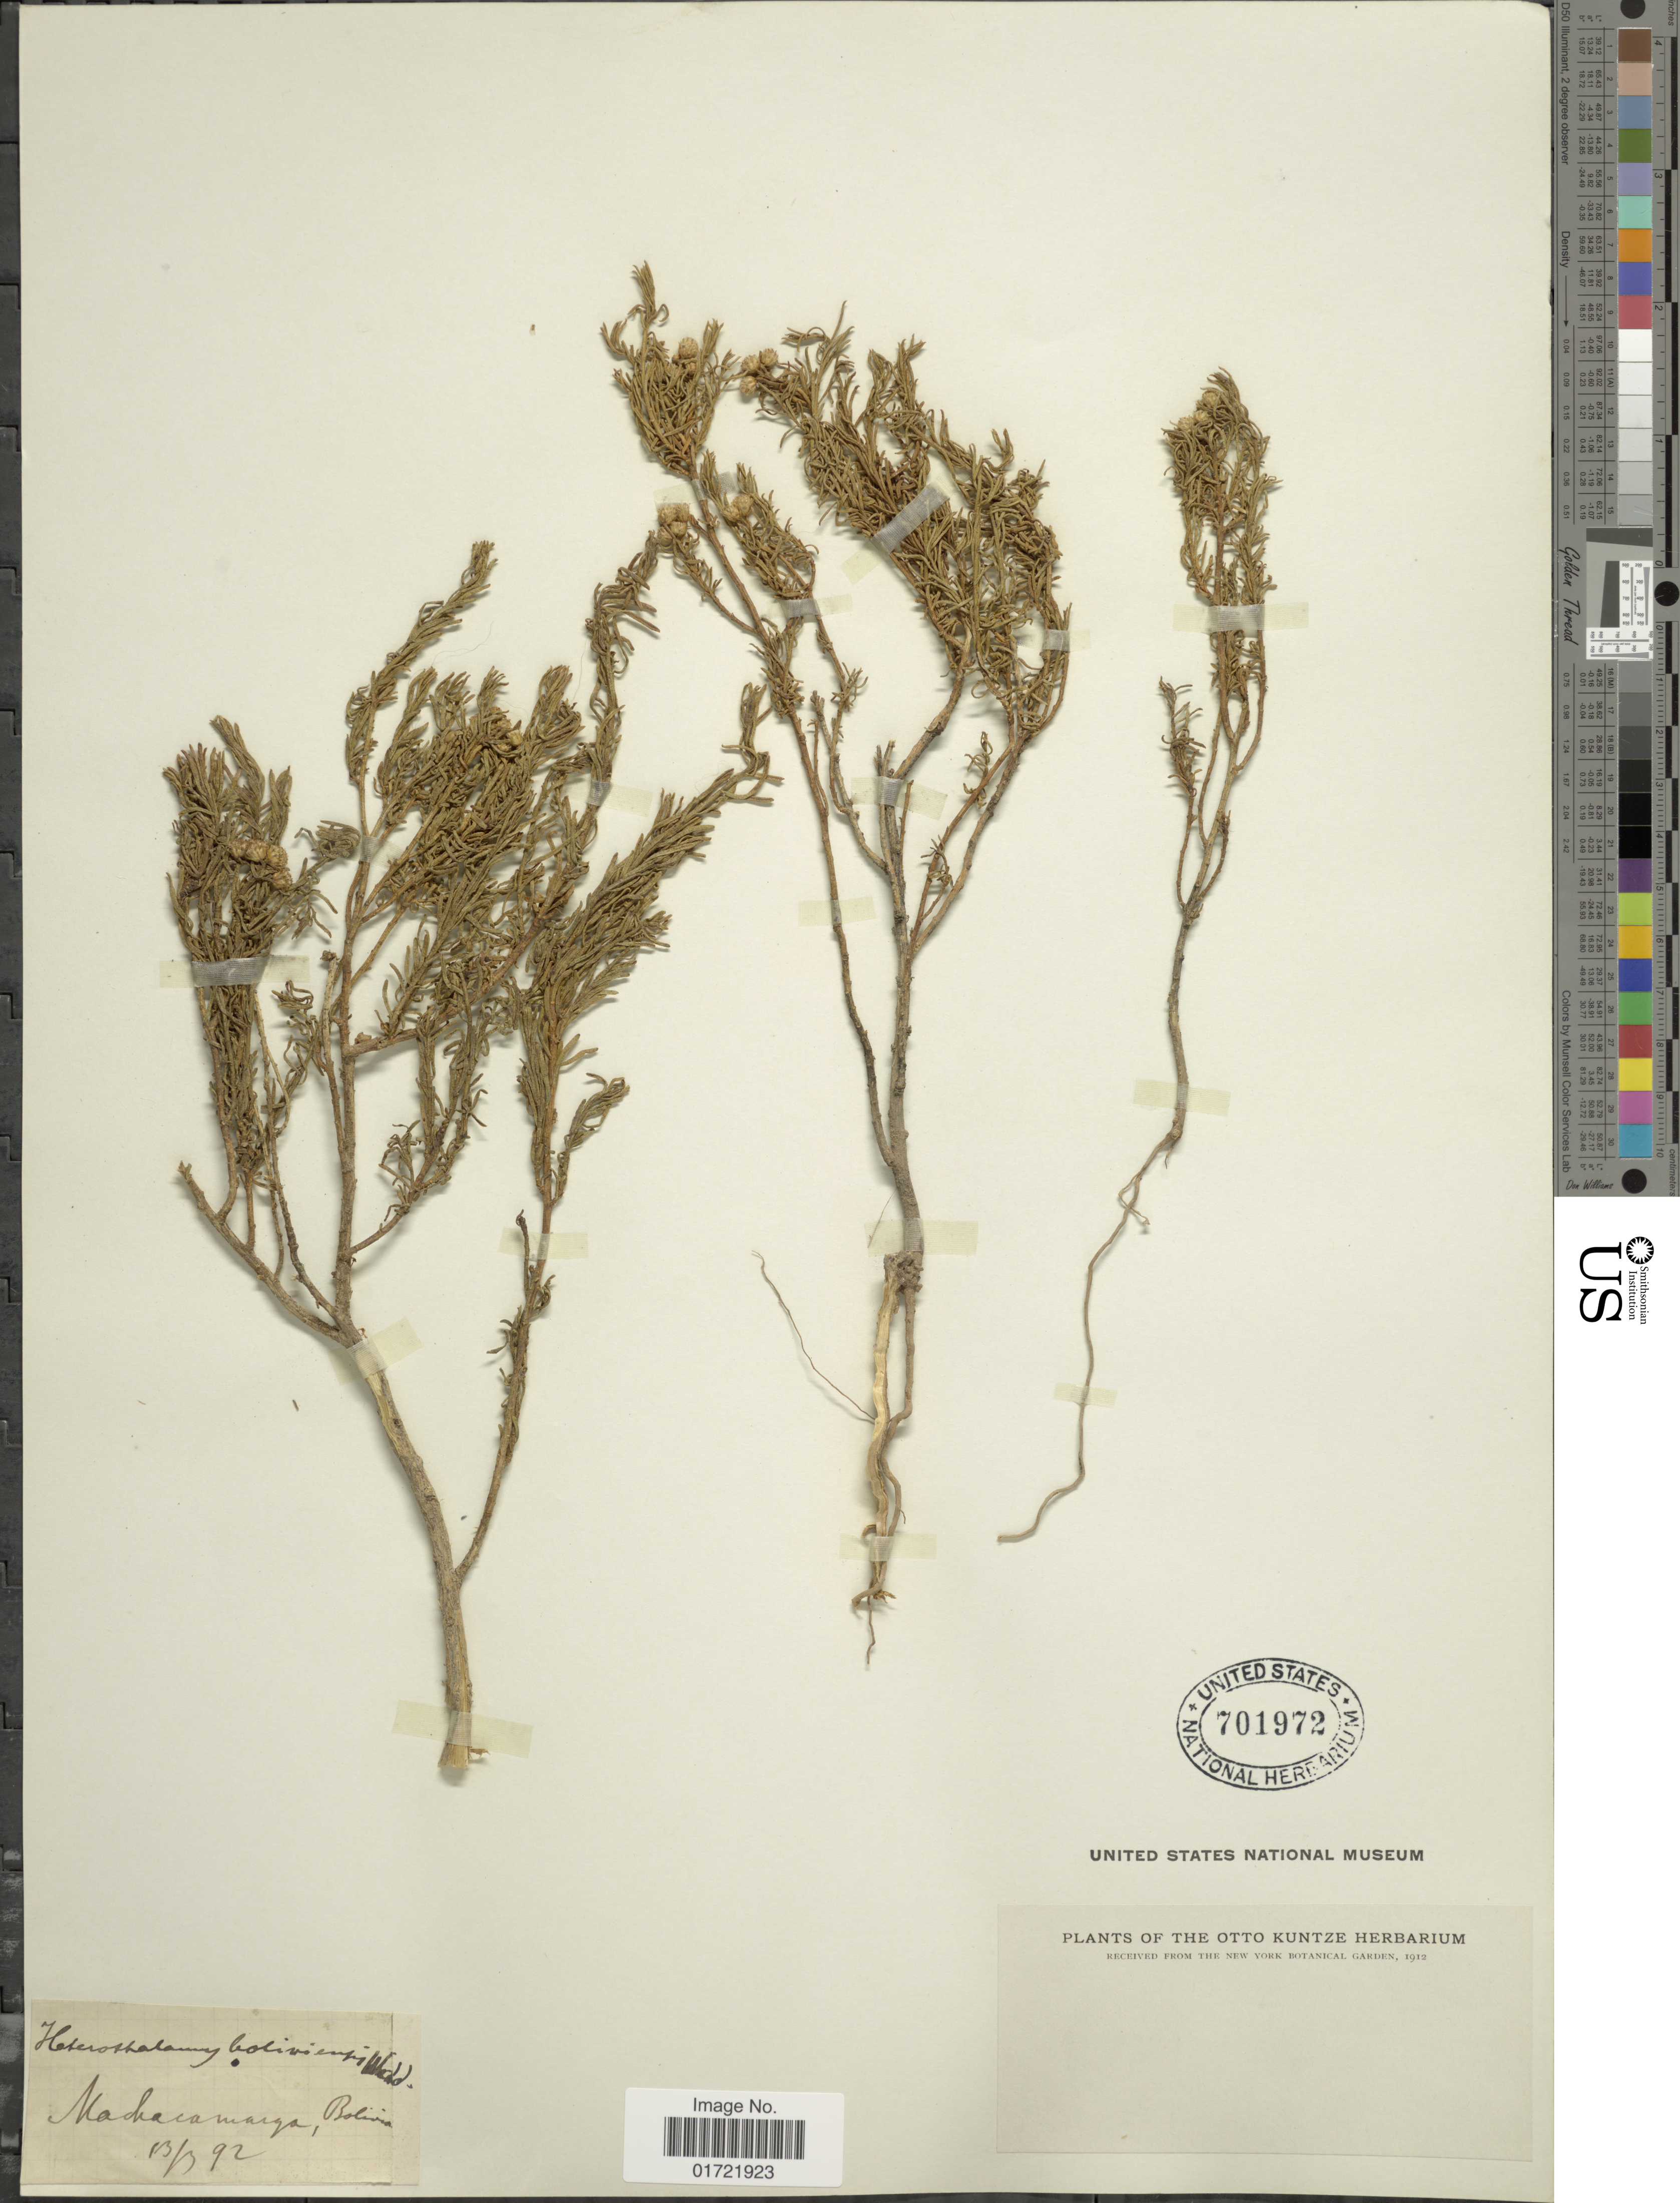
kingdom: Plantae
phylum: Tracheophyta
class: Magnoliopsida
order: Asterales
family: Asteraceae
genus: Baccharis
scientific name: Baccharis bolivensis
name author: (Wedd.) Cabrera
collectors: C.E.O. Kuntze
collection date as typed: Transcribed d/m/y: 13/3/92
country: Bolivia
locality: Machacamayo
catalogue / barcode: US 701972